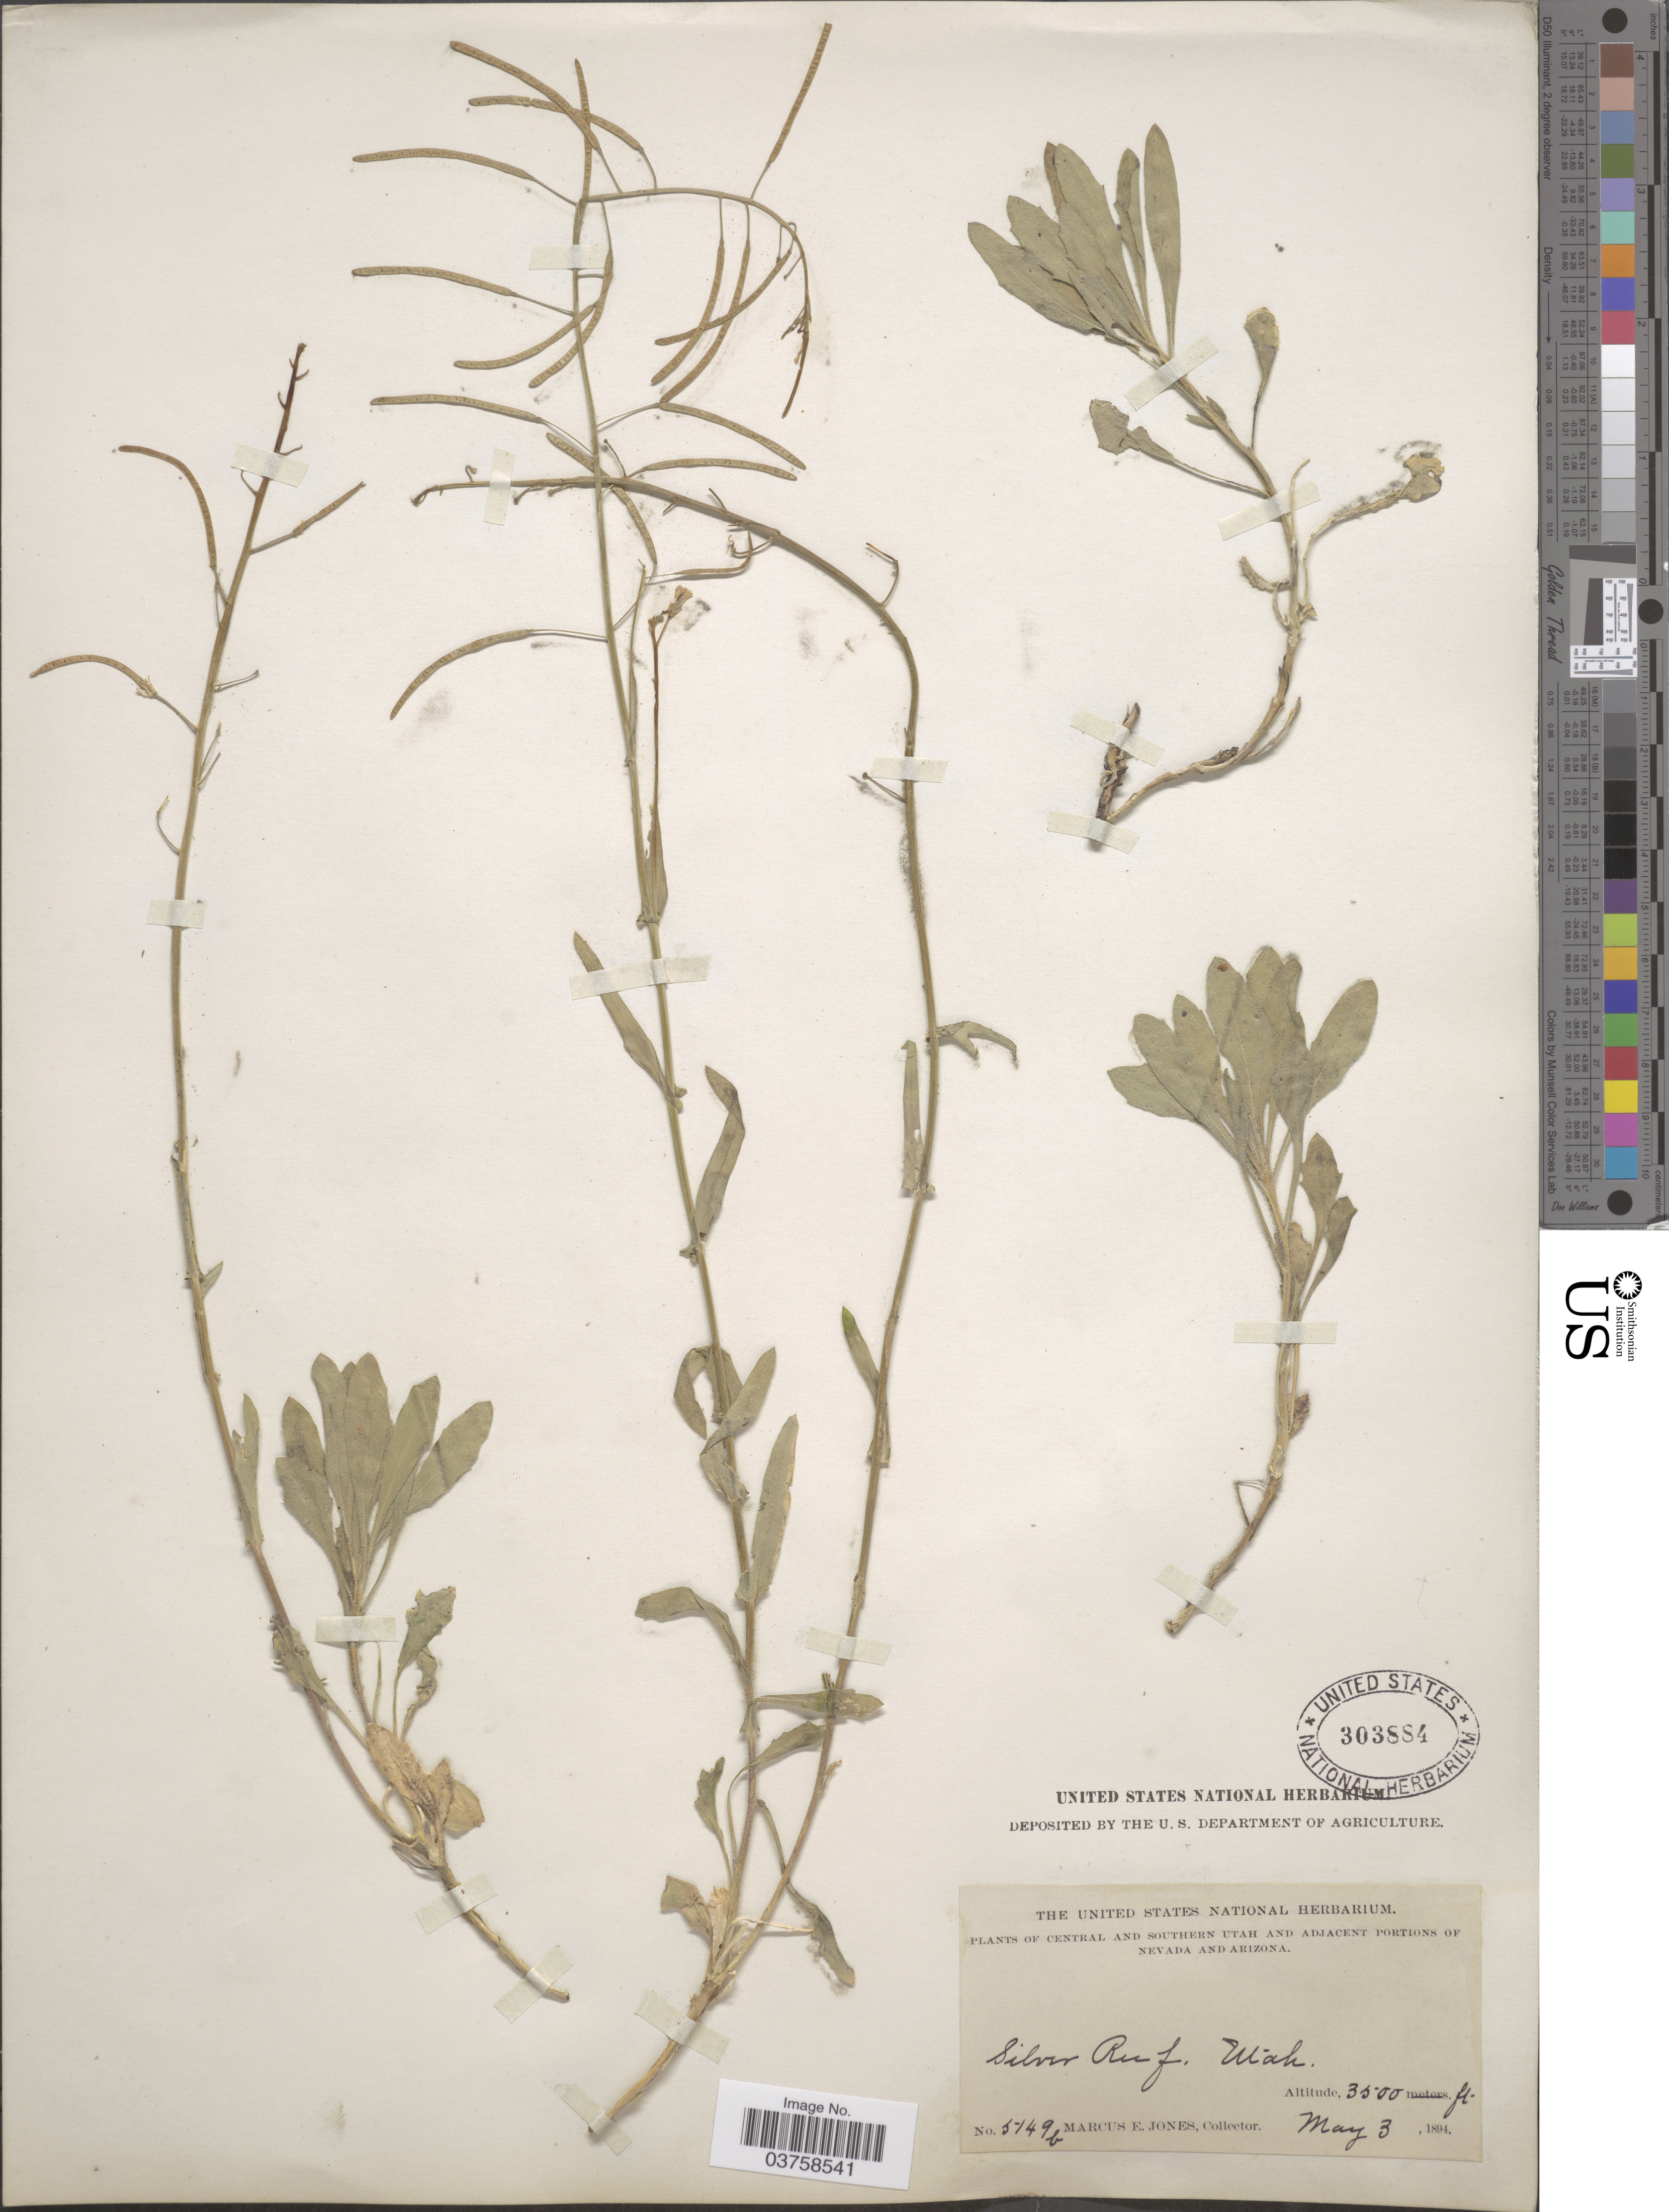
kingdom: Plantae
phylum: Tracheophyta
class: Magnoliopsida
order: Brassicales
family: Brassicaceae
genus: Arabis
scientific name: Arabis perennans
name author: S. Watson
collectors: M. E. Jones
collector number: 5149b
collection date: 1894-05-03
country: United States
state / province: Utah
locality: Central and Southern Utah. Silver Reef.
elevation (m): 1067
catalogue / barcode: US 303884